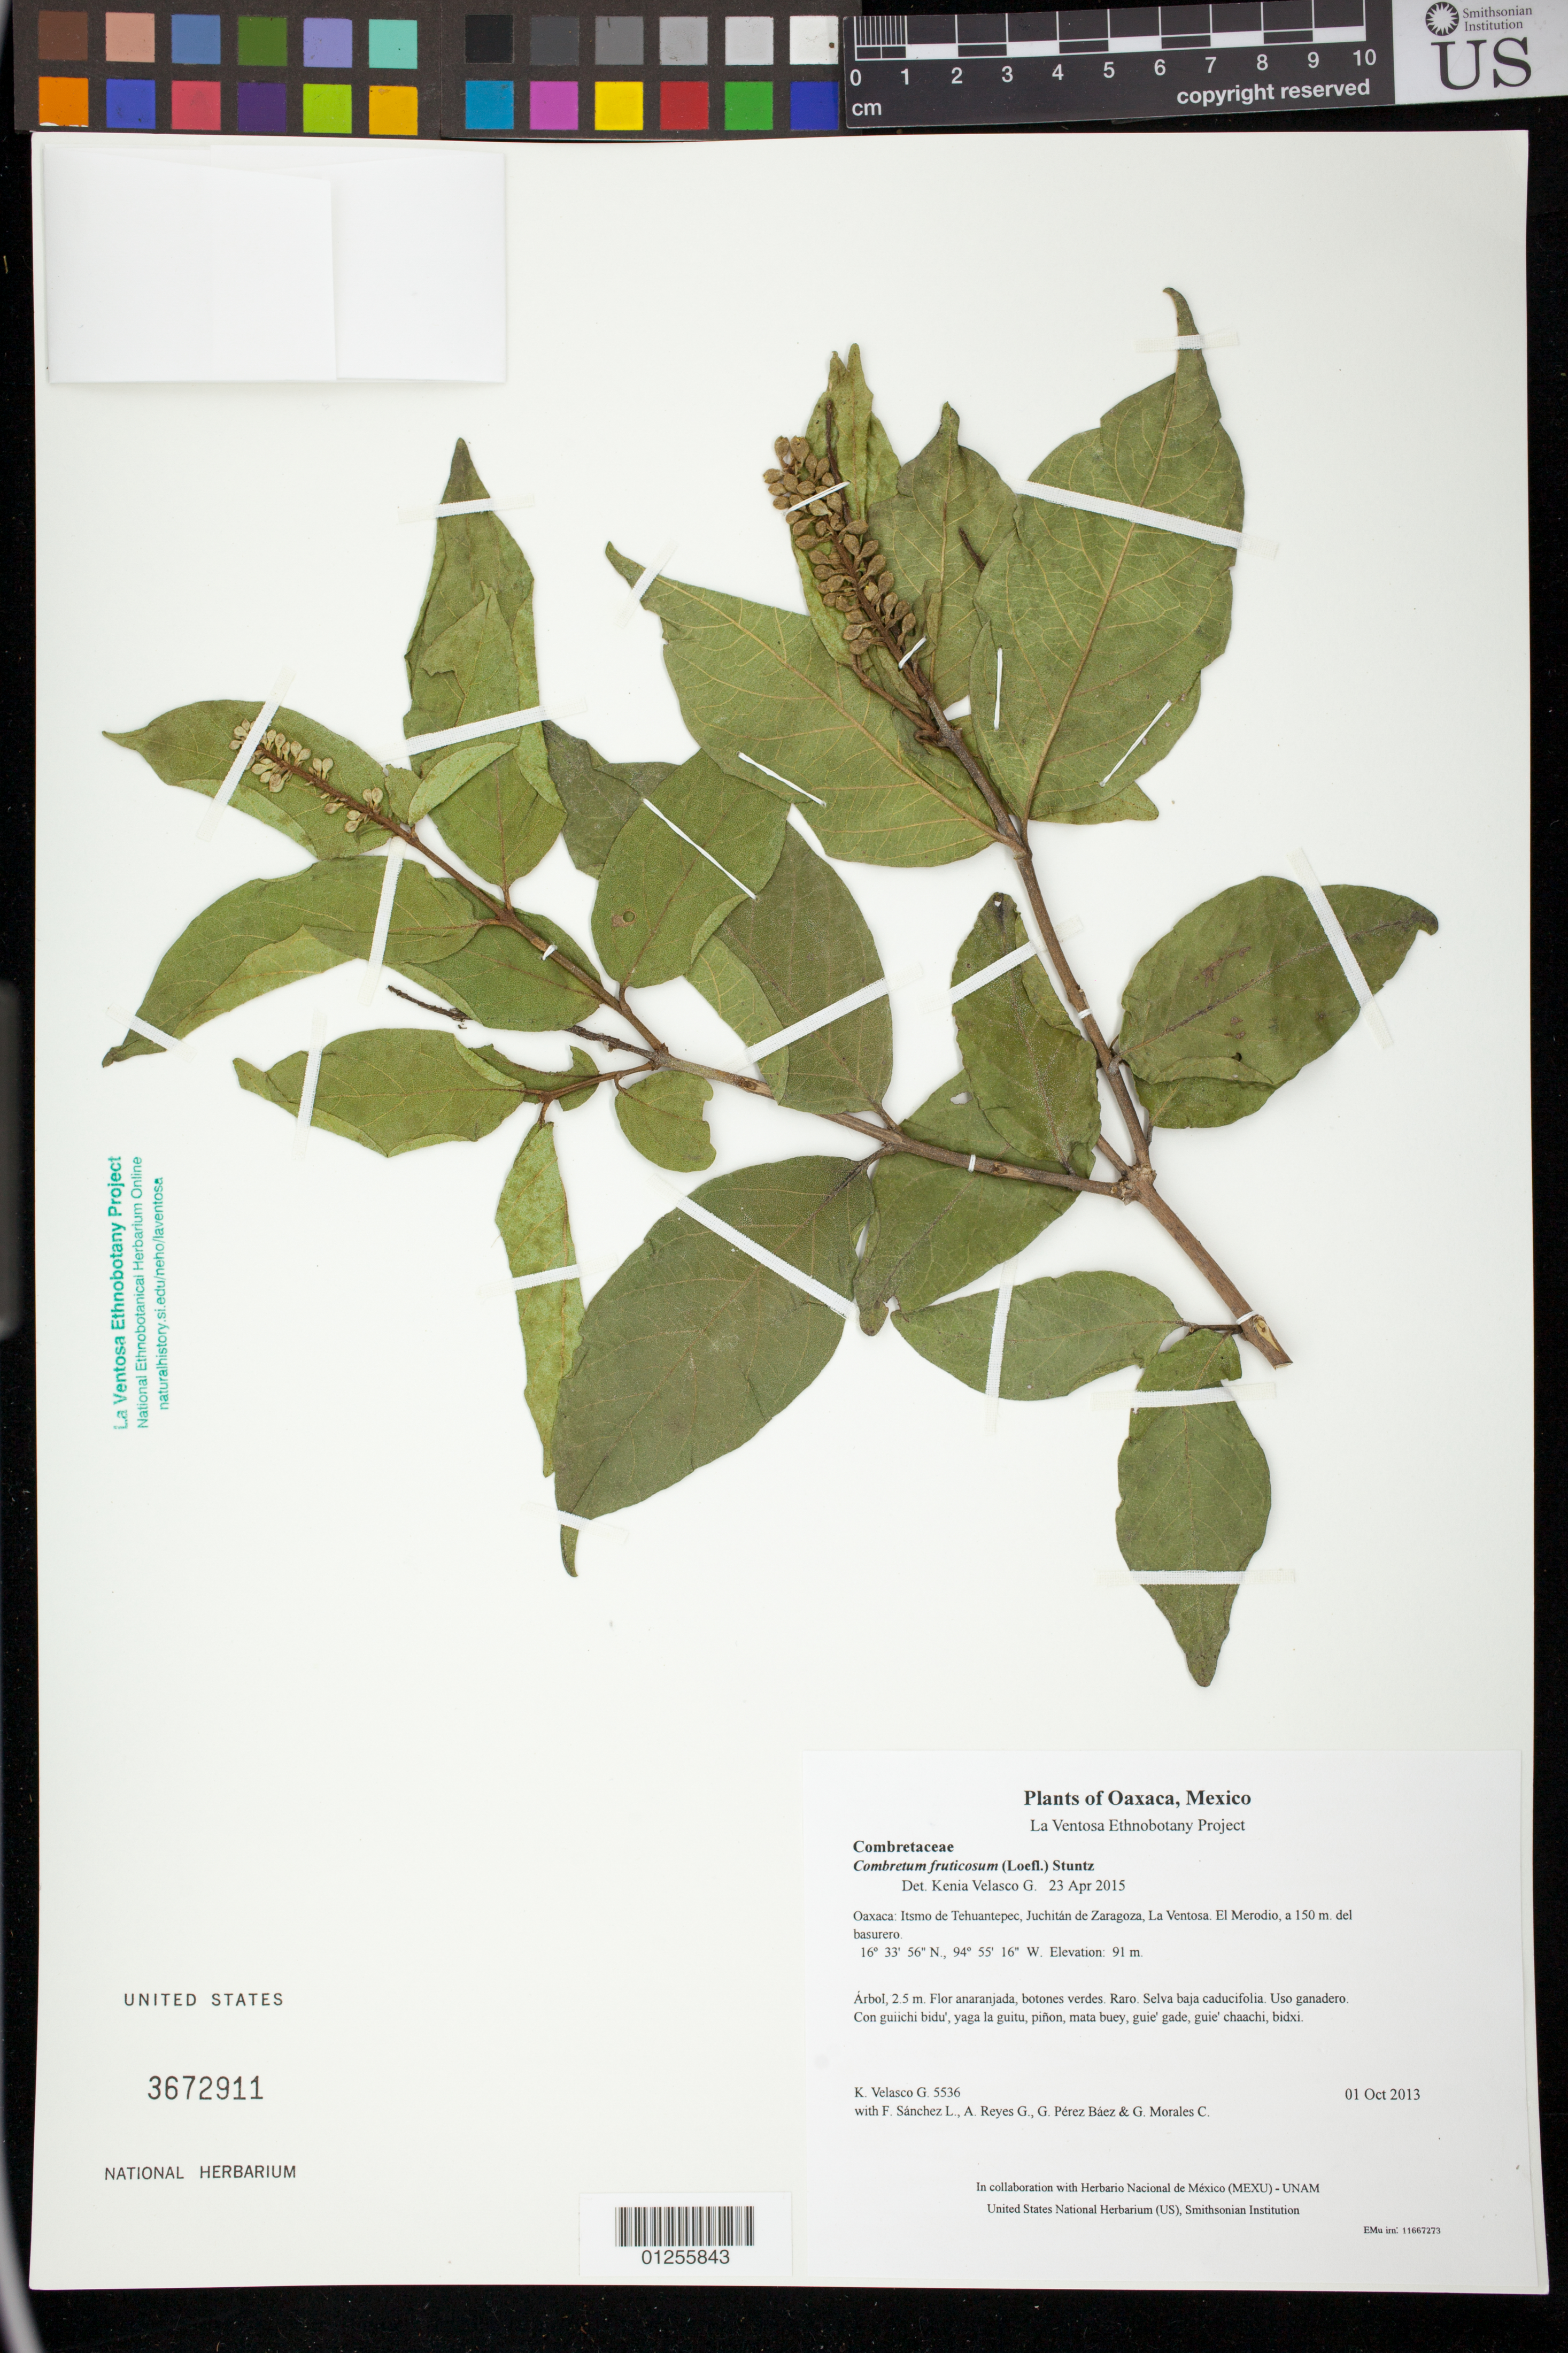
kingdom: Plantae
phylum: Tracheophyta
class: Magnoliopsida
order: Myrtales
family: Combretaceae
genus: Combretum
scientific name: Combretum fruticosum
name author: (Loefl.) Stuntz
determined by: Velasco G., Kenia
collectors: K. Velasco G., F. Sánchez L., A. Reyes G., G. Pérez Báez & G. Morales C.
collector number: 5536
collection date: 2013-10-01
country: Mexico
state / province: Oaxaca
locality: Itsmo de Tehuantepec, Juchitán de Zaragoza, La Ventosa. El Merodio, a 150 m. del basurero.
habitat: Selva baja caducifolia. Uso ganadero.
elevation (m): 91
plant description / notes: JEBOT, MEXU, SERO, US; Yaga. 2.5 m. Guie' biguitu. Nadxunu'.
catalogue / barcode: US 3672911